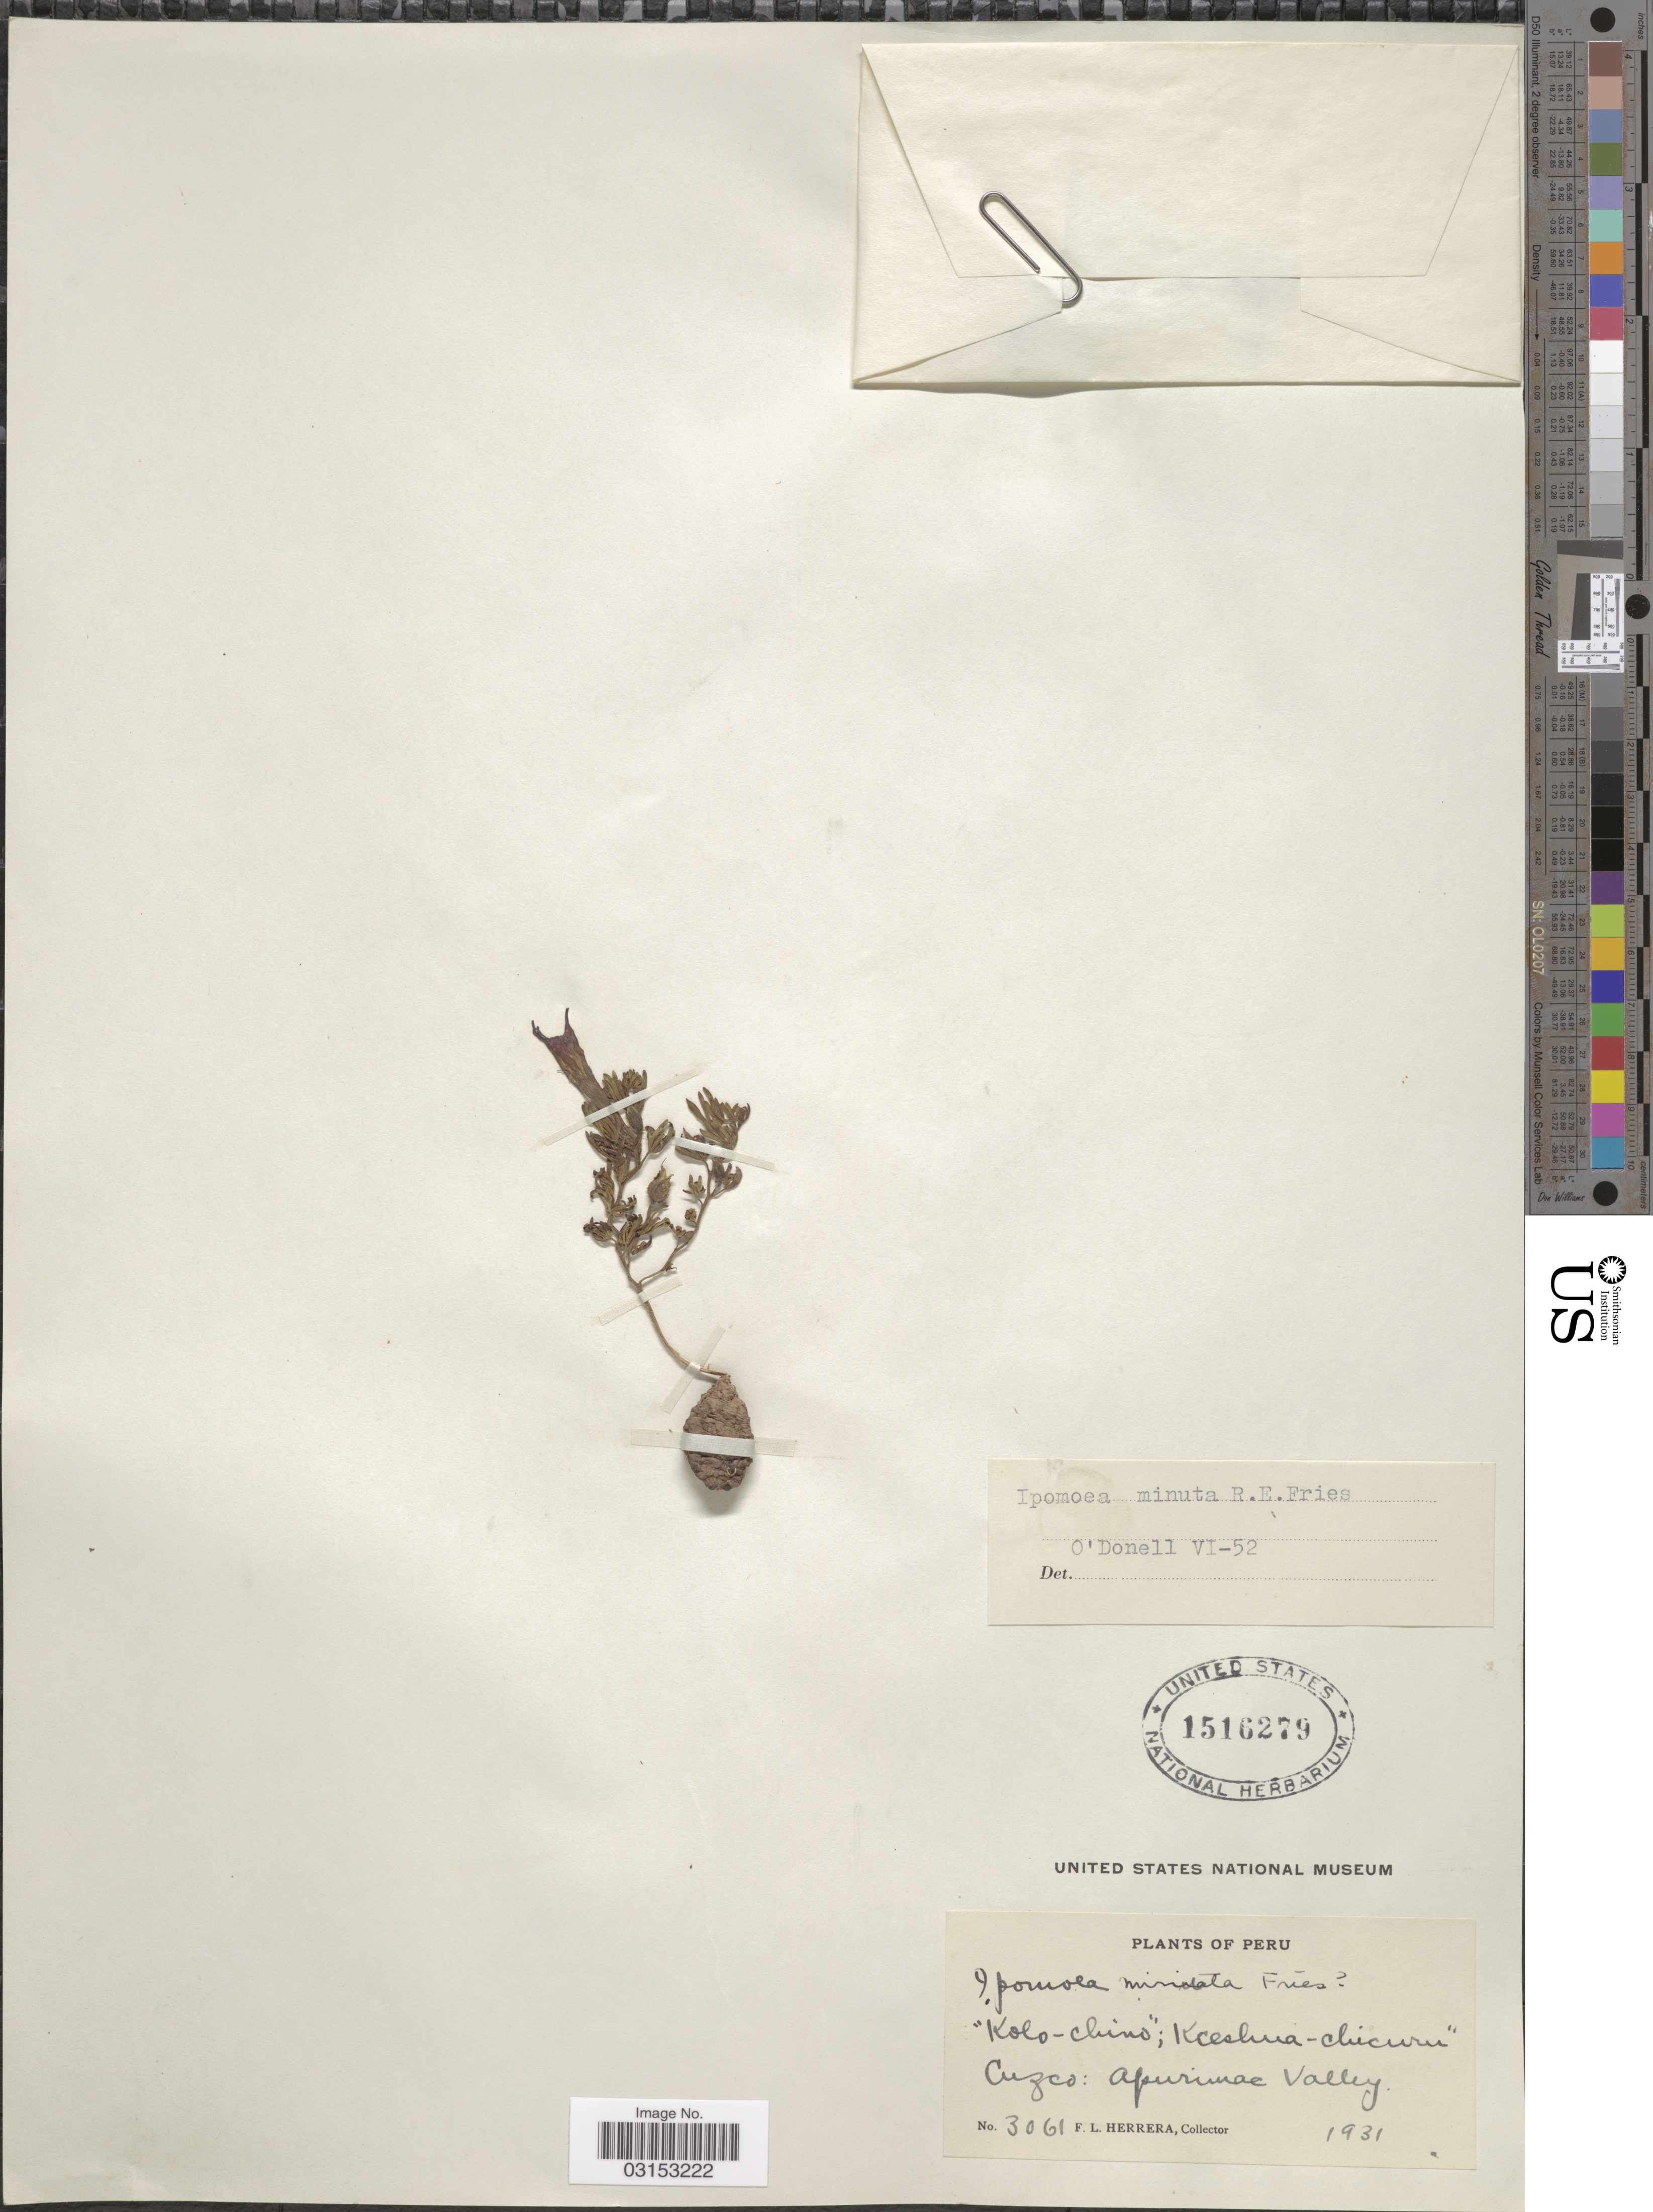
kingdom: Plantae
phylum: Tracheophyta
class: Magnoliopsida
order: Solanales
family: Convolvulaceae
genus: Ipomoea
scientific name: Ipomoea plummerae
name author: A. Gray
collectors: F. L. Herrera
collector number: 3061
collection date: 1931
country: Peru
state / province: Cusco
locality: Cuzco: Apurimac Valley.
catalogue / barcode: US 1516279